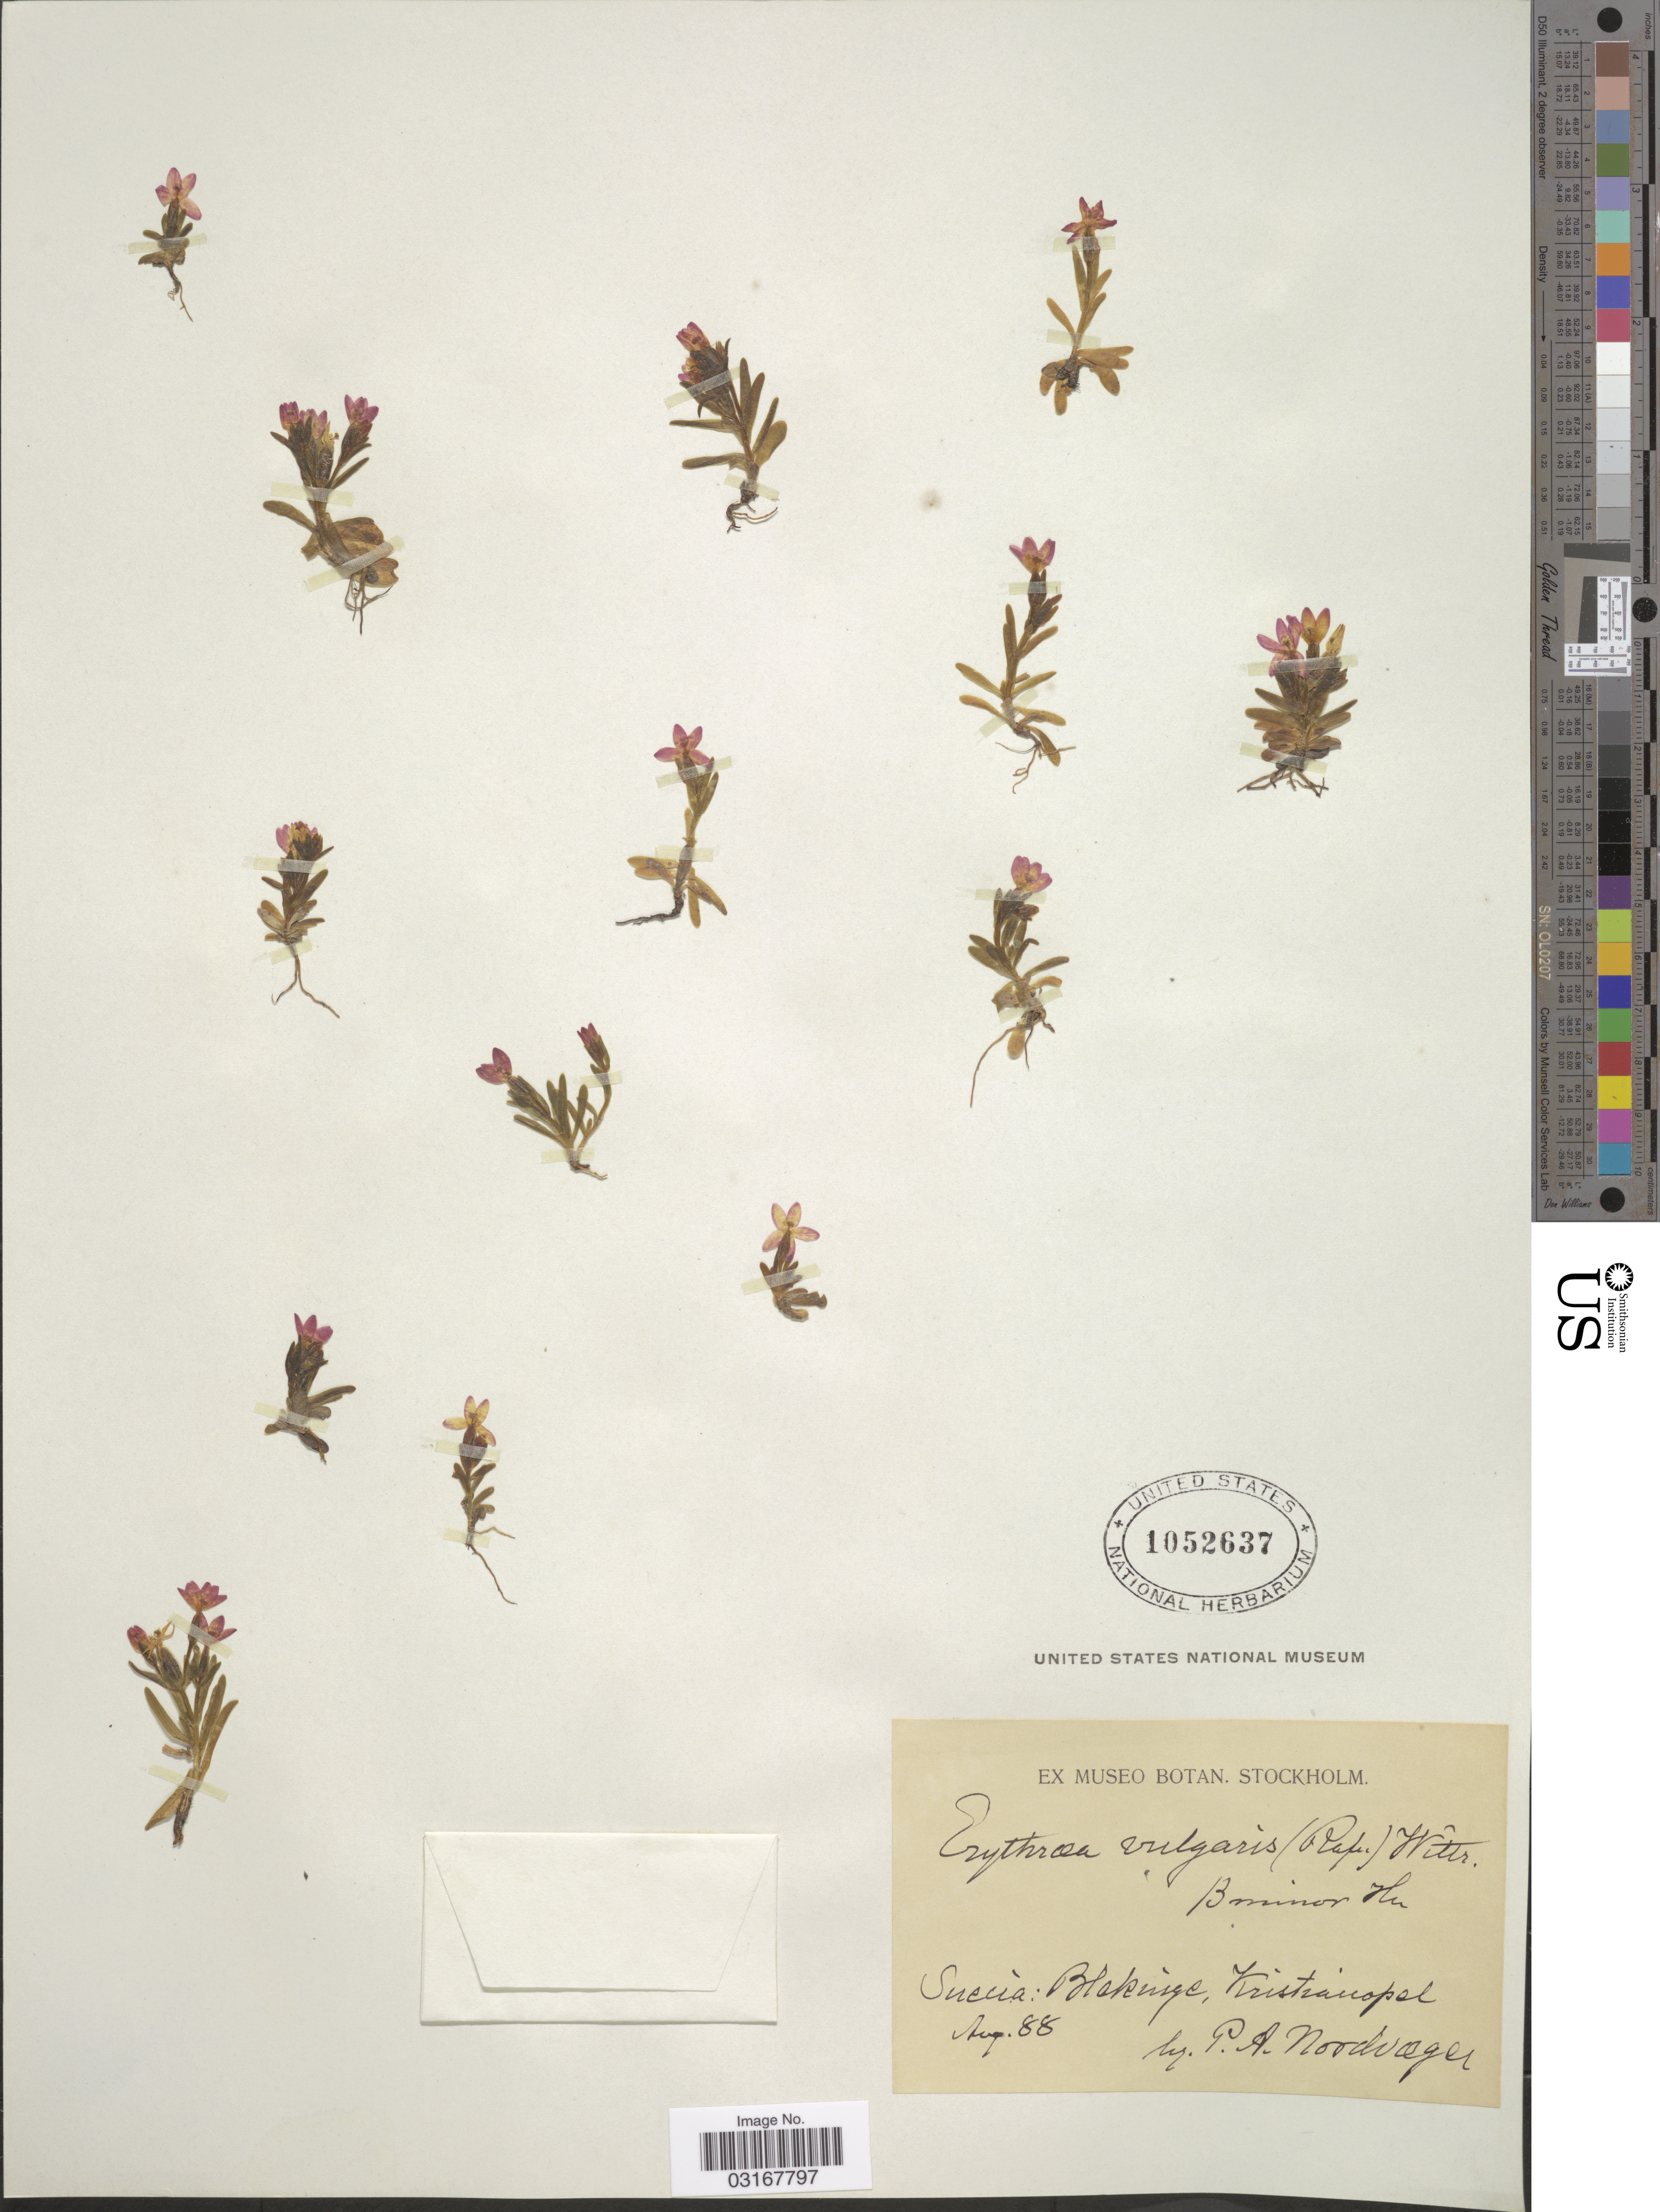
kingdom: Plantae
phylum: Tracheophyta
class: Magnoliopsida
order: Gentianales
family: Gentianaceae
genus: Centaurium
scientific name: Centaurium vulgaris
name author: Godr.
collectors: P. Nordvager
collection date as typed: Transcribed d/m/y: /8/88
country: Sweden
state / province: Blekinge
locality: Suecia: Blekinge, Kristrianopel.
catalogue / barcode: US 1052637